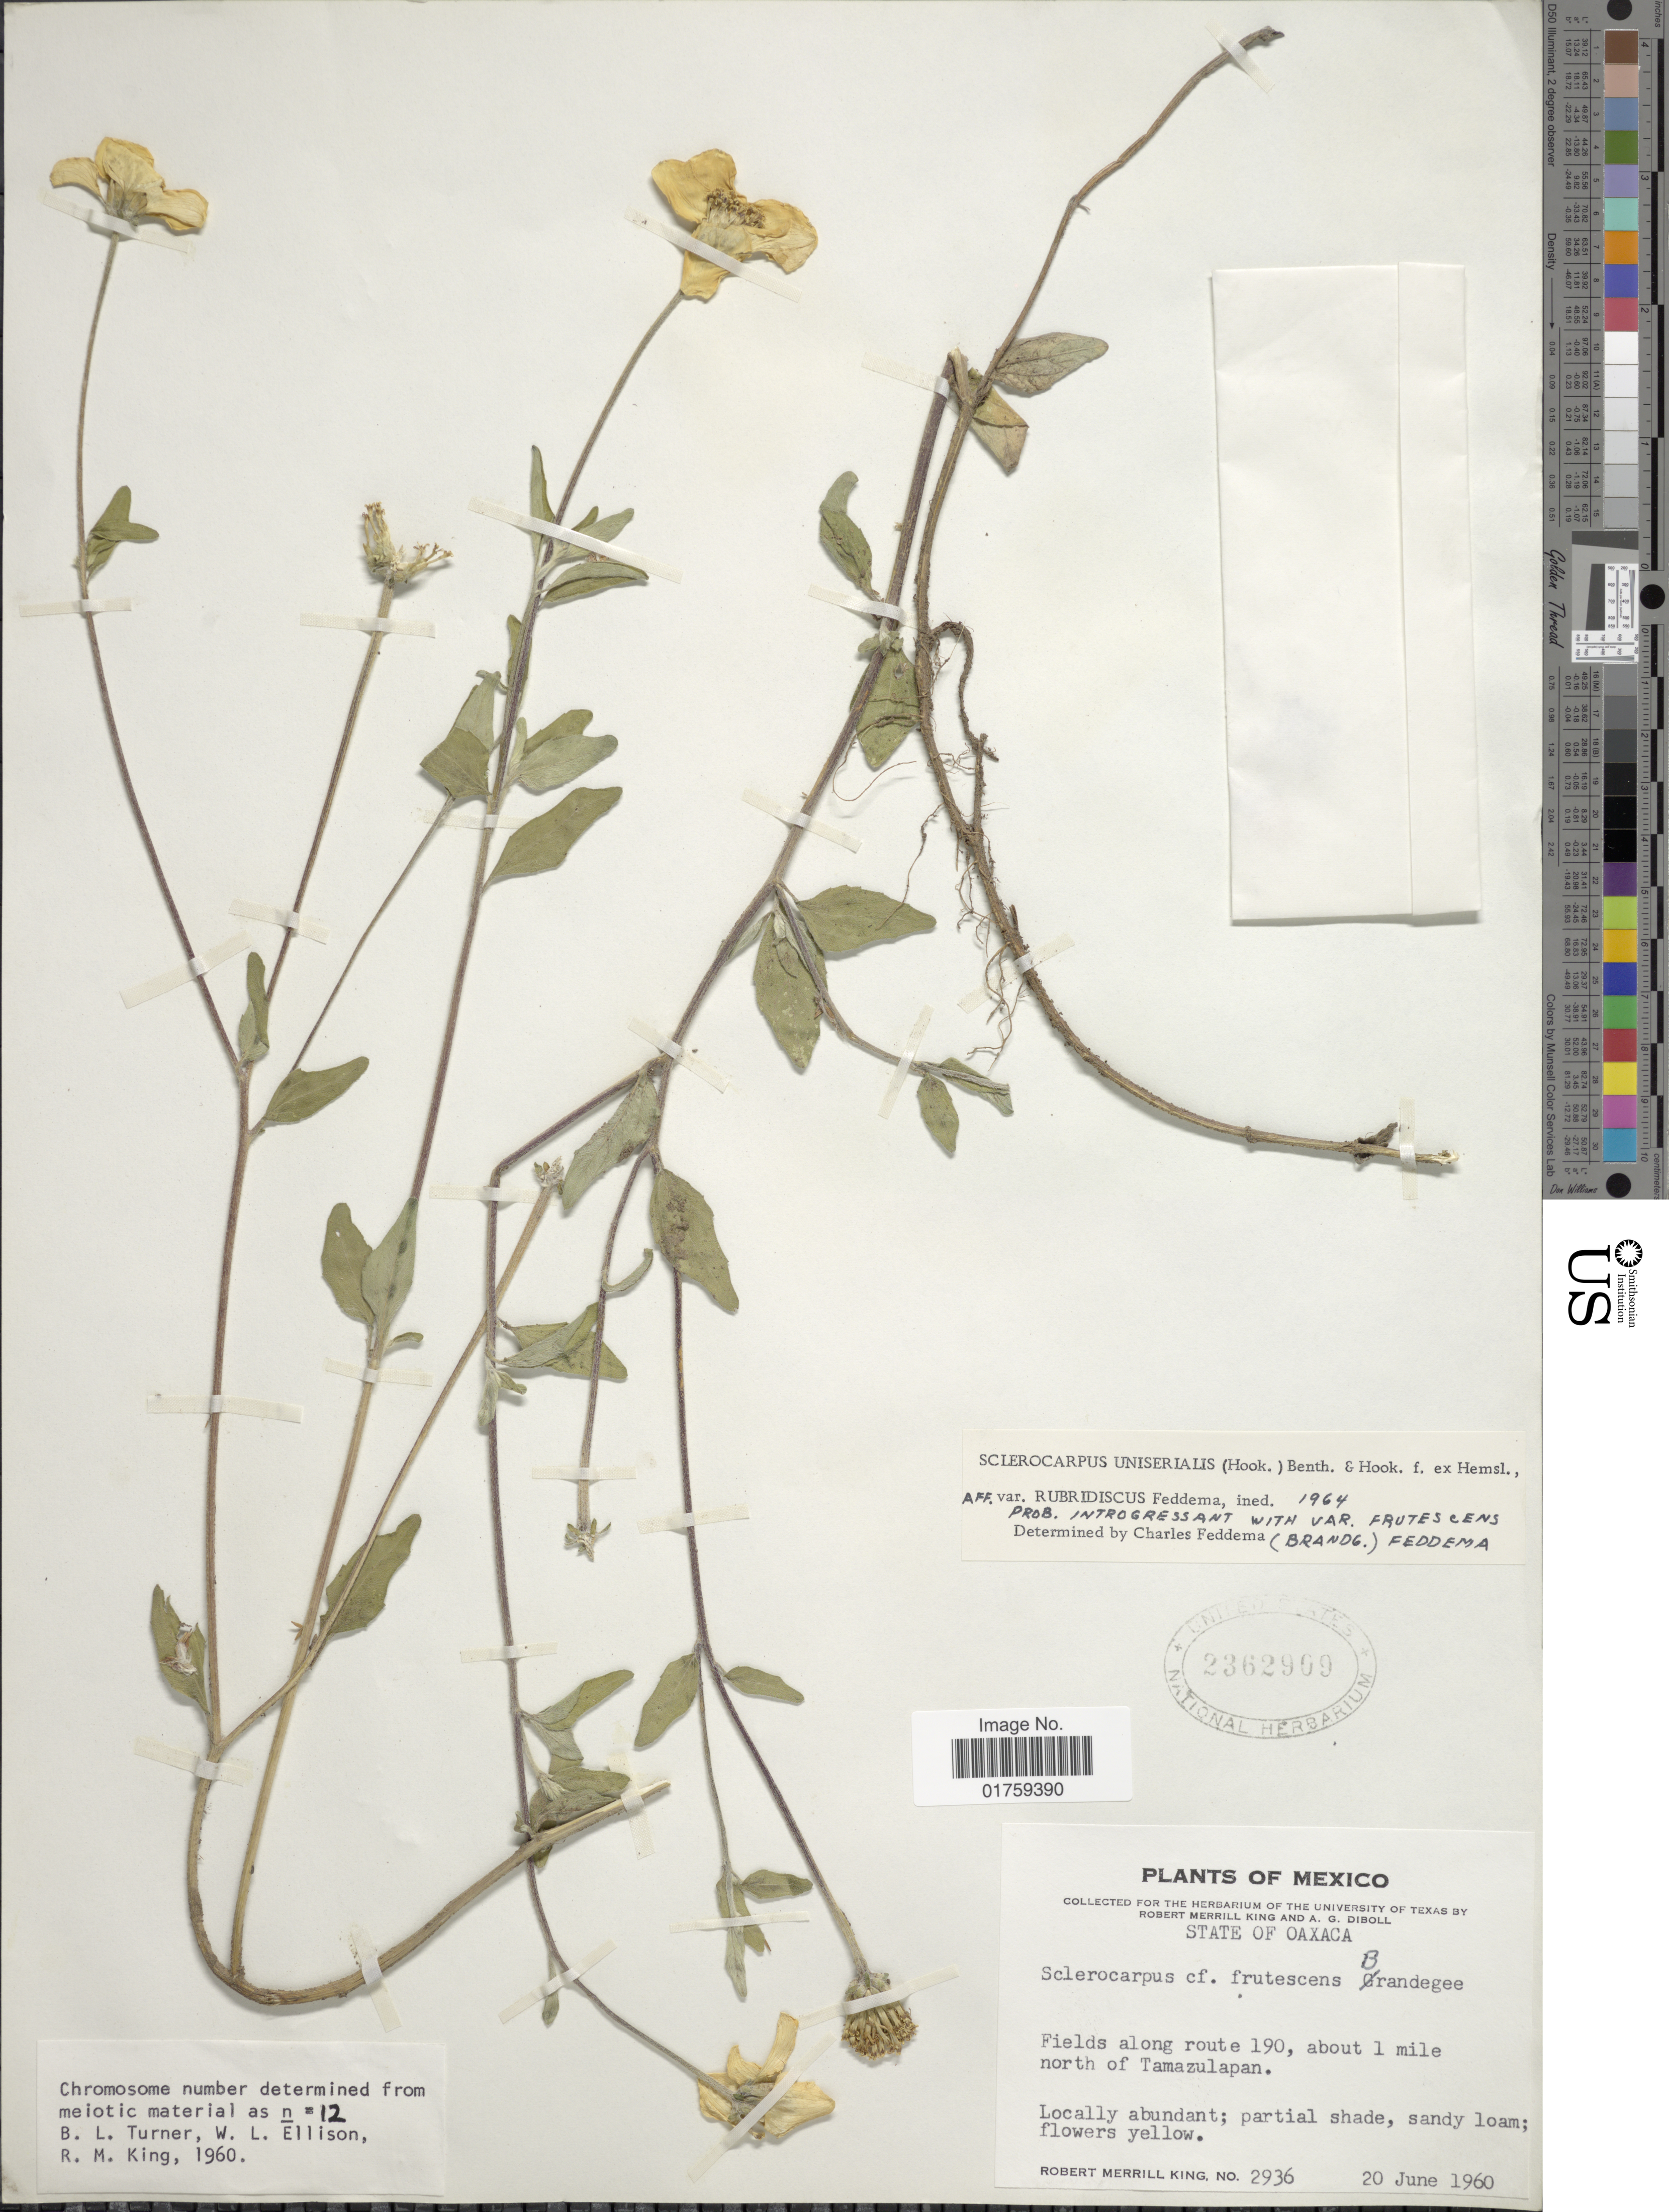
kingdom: Plantae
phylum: Tracheophyta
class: Magnoliopsida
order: Asterales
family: Asteraceae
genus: Sclerocarpus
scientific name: Sclerocarpus uniserialis var. rubridiscus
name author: Feddema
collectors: R. M. King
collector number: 2936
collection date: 1960-06-20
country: Mexico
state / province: Oaxaca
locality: State of Oaxaca. Fields along route 190, about 1 mile north of Tamazulapan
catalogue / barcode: US 2362909